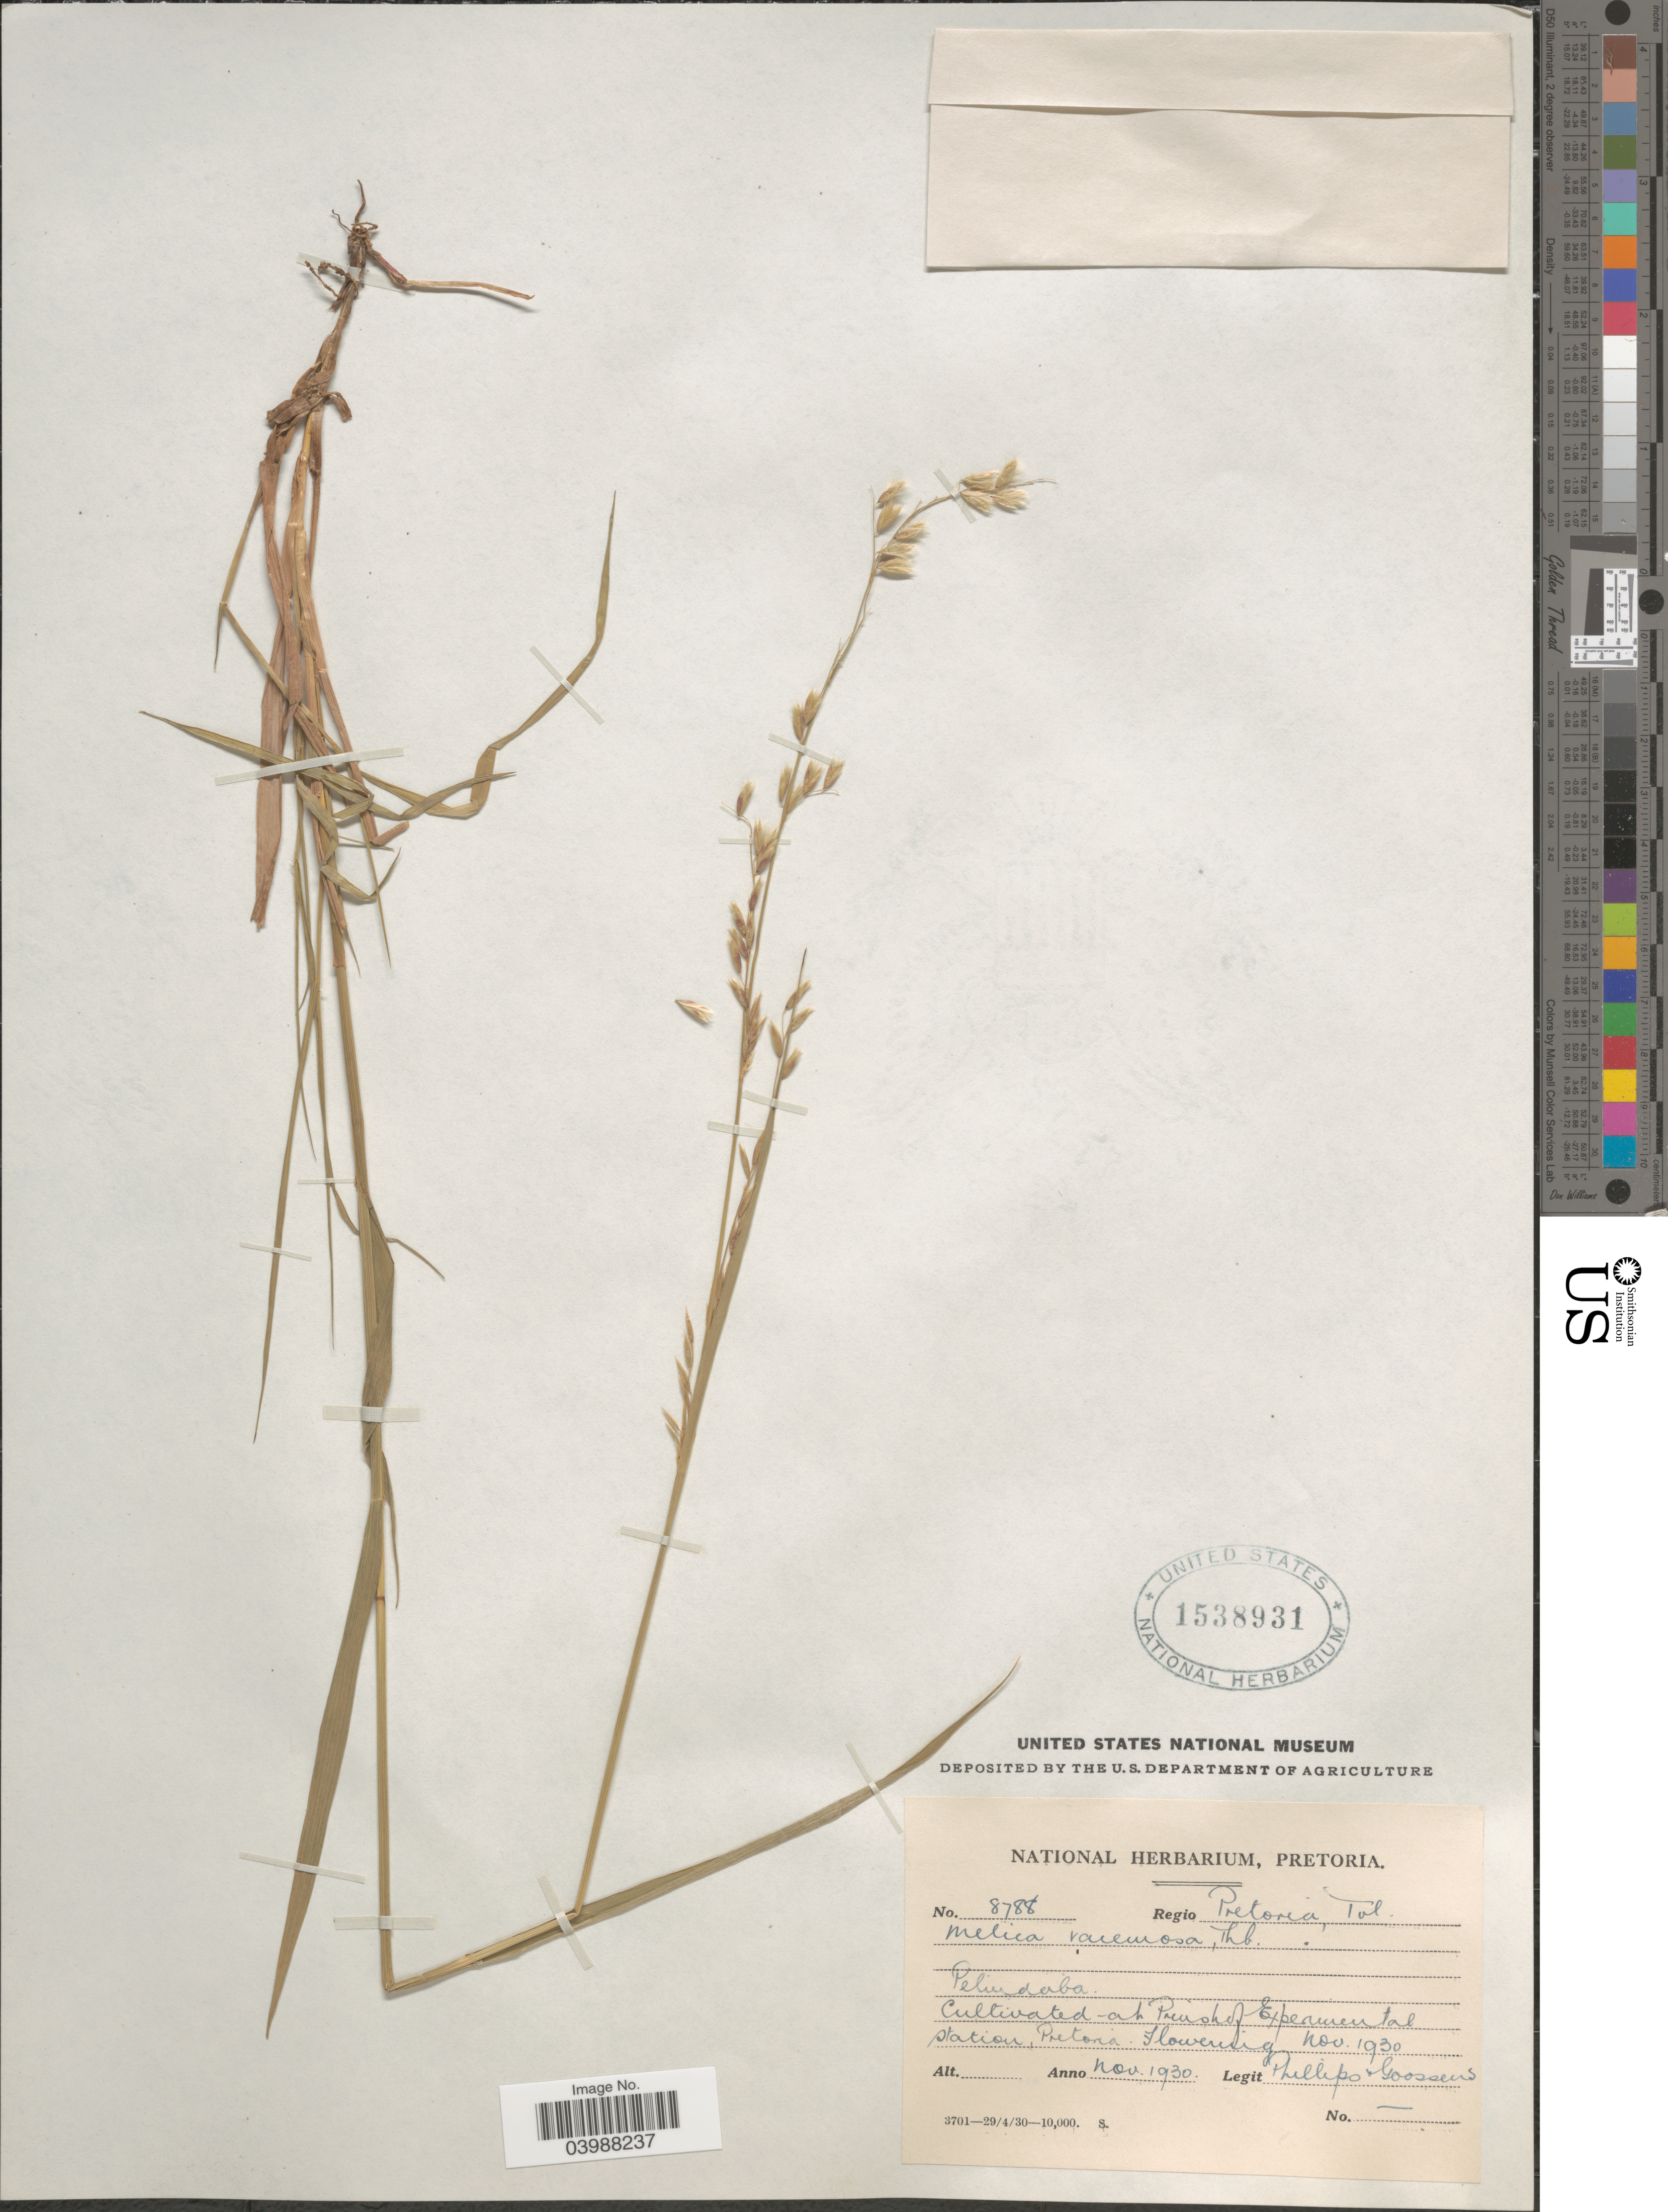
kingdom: Plantae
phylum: Tracheophyta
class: Liliopsida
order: Poales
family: Poaceae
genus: Melica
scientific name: Melica racemosa Muhl., nom. illeg.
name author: Muhl.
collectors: -- Phillips & -. Goossens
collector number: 8788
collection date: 1930-11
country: South Africa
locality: Regio Pretoria, Tvl. Prinshof Experimental station, Pretoria.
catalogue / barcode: US 1538931